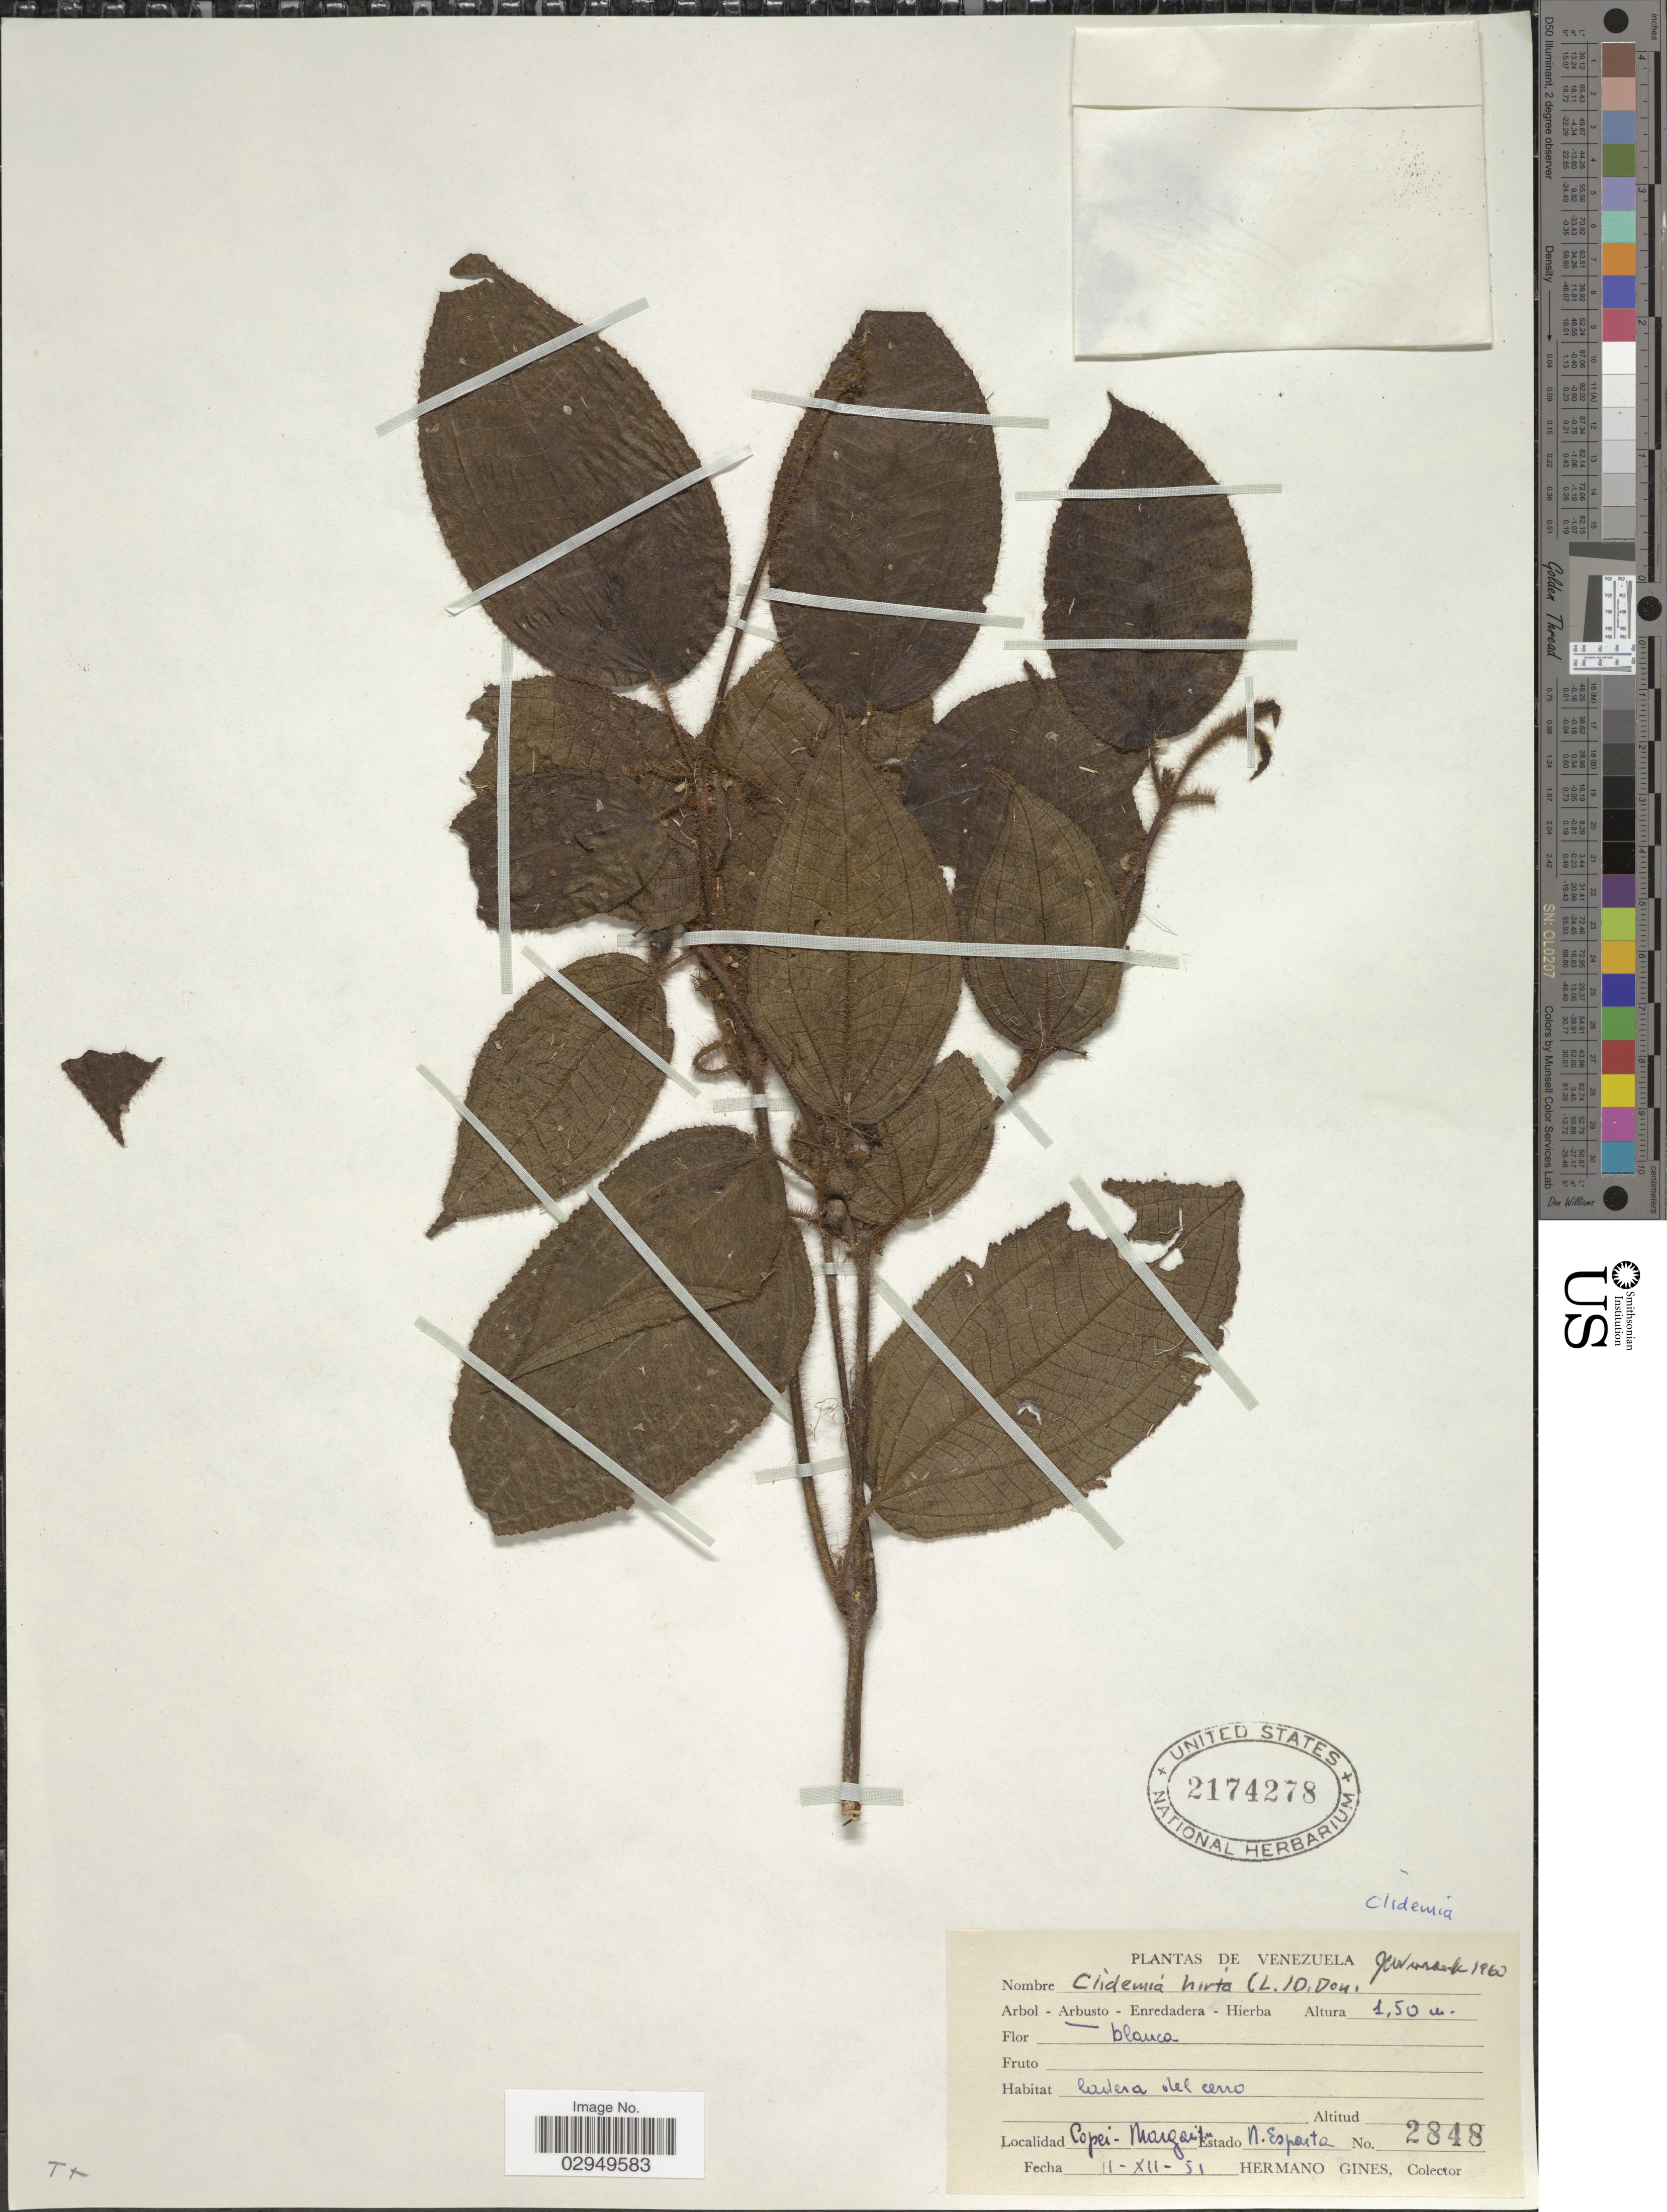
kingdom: Plantae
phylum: Tracheophyta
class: Magnoliopsida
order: Myrtales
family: Melastomataceae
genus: Clidemia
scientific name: Clidemia hirta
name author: (L.) D. Don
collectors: Bro. Gines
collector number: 2848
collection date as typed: Transcribed d/m/y: 11/12/51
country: Venezuela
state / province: Nueva Esparta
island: Margarita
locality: Copei - Margarita. Estado N. Esparta.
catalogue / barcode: US 2174278